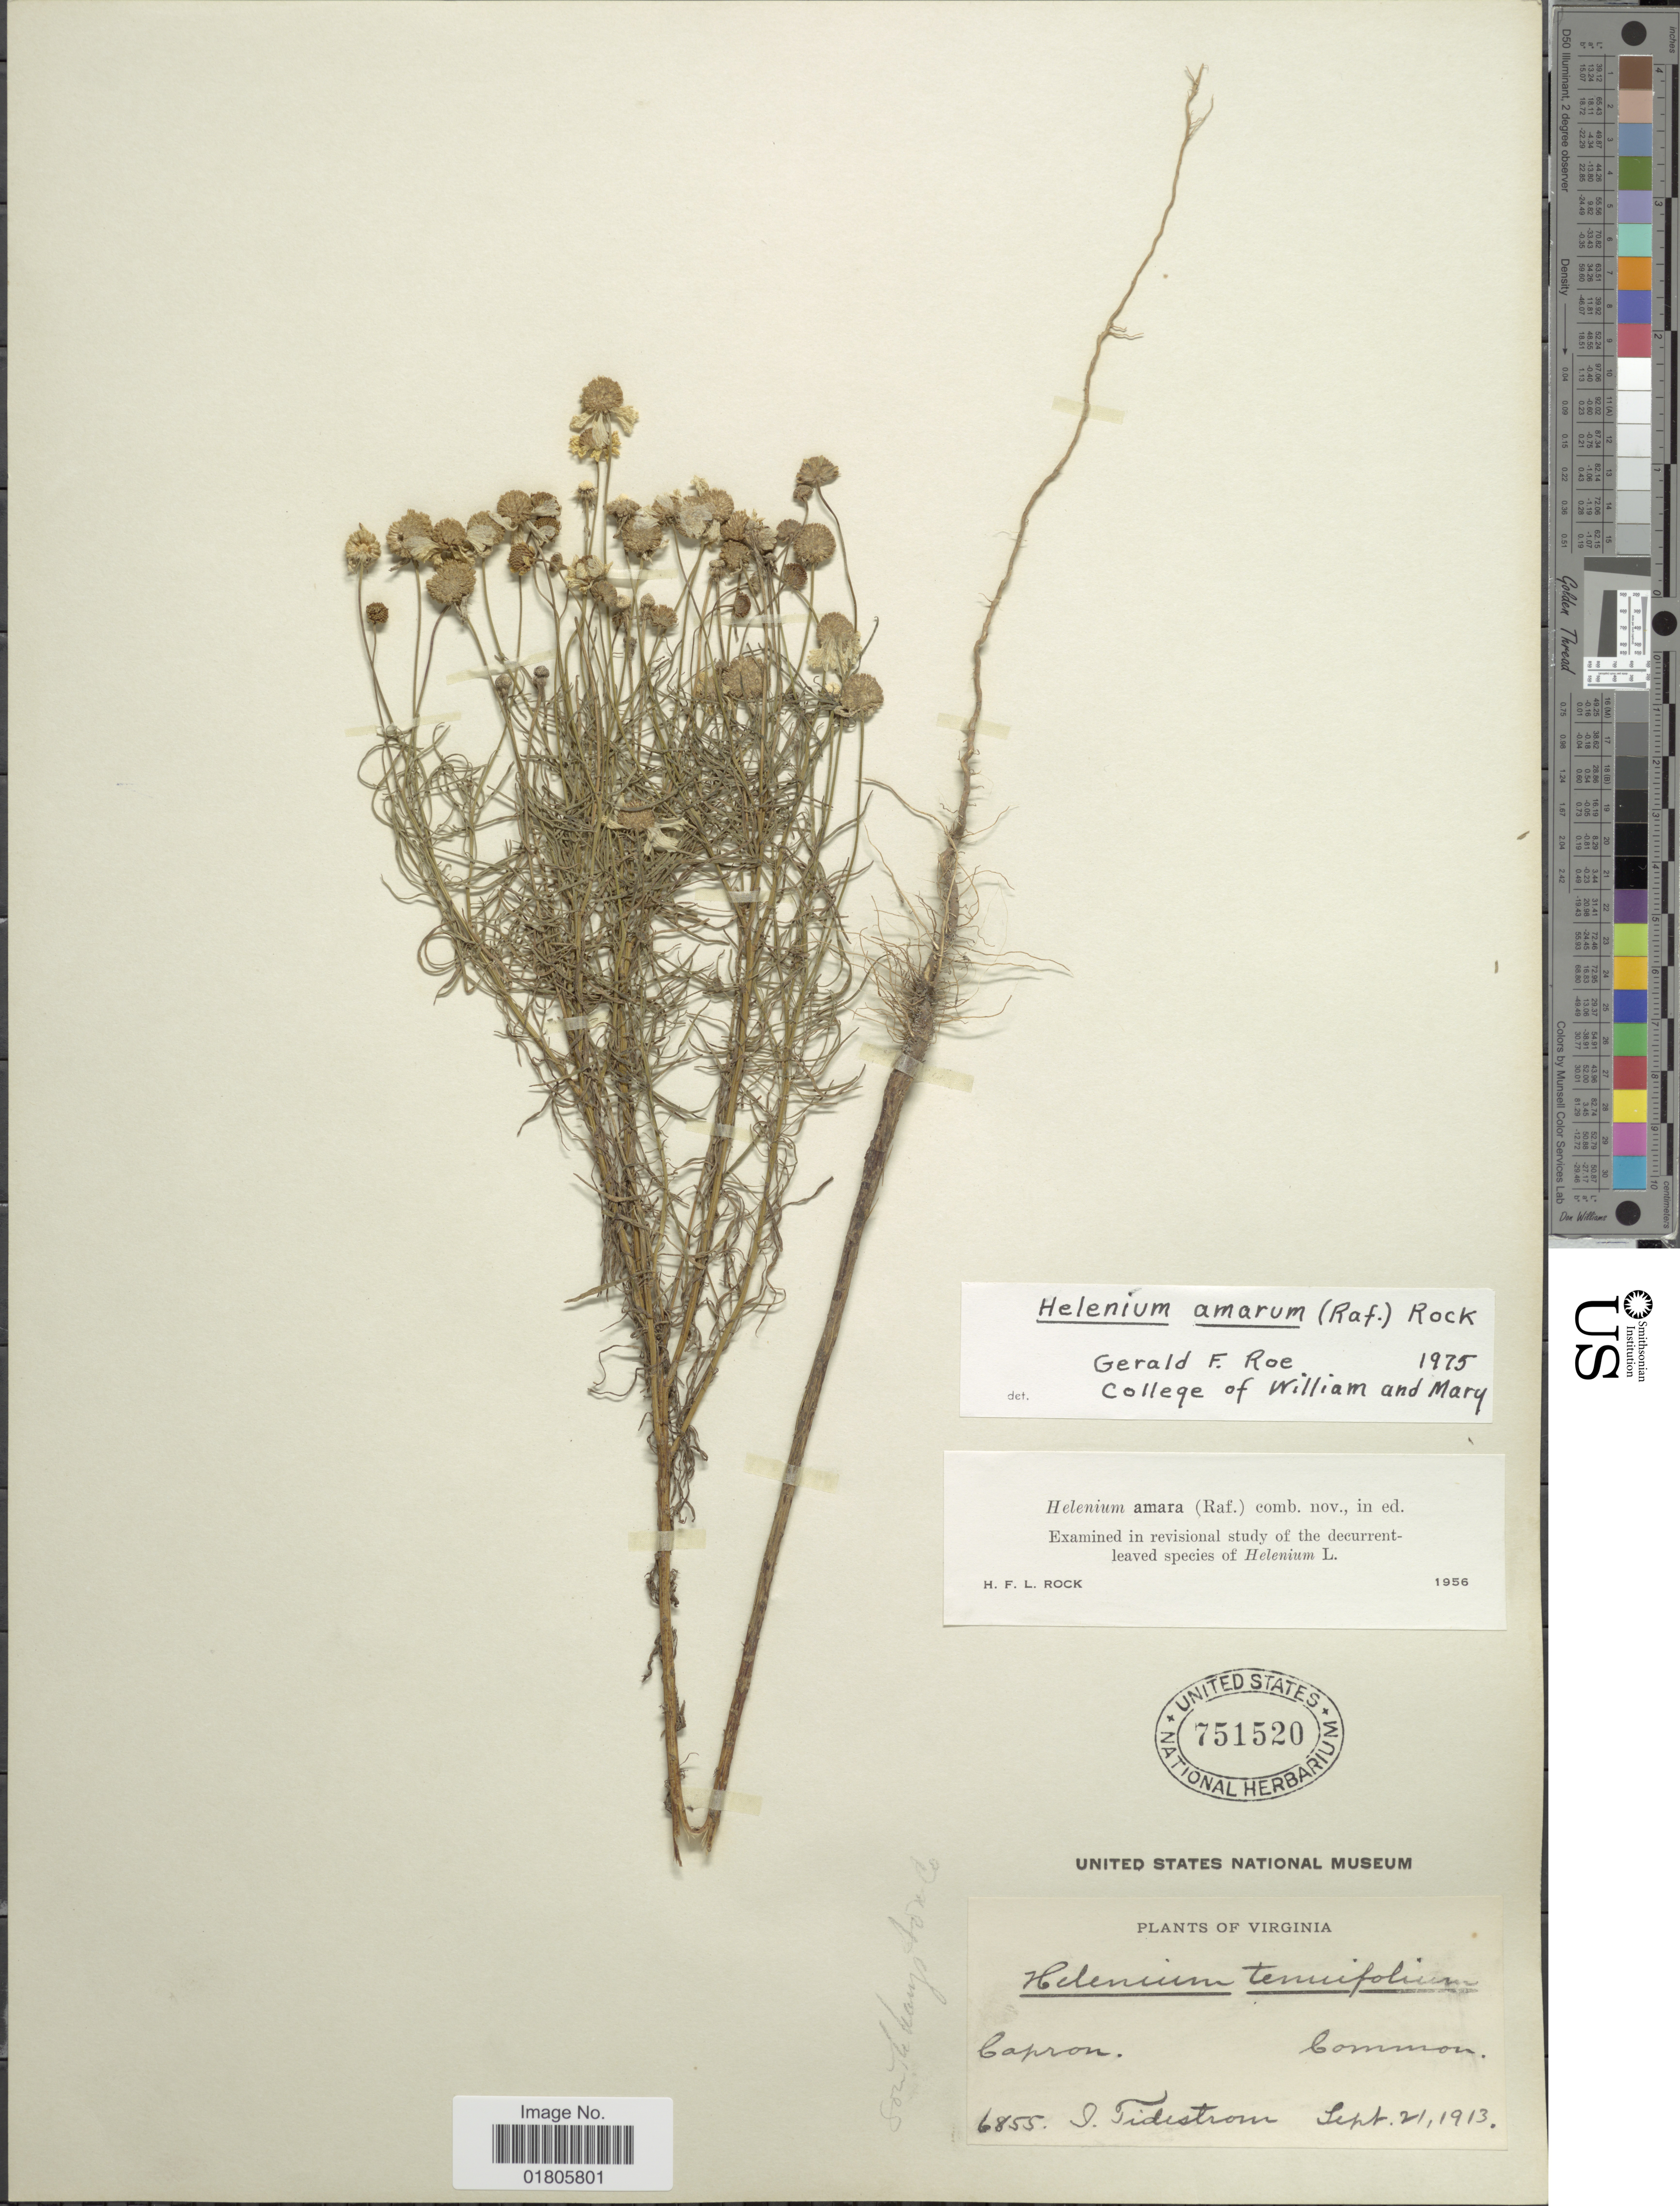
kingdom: Plantae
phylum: Tracheophyta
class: Magnoliopsida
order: Asterales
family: Asteraceae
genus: Helenium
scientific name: Helenium amarum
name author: (Raf.) H. Rock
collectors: J. Tidestrom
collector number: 6855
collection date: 1913-09-21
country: United States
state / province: Virginia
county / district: Southampton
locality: Capron, Common.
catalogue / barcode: US 751520